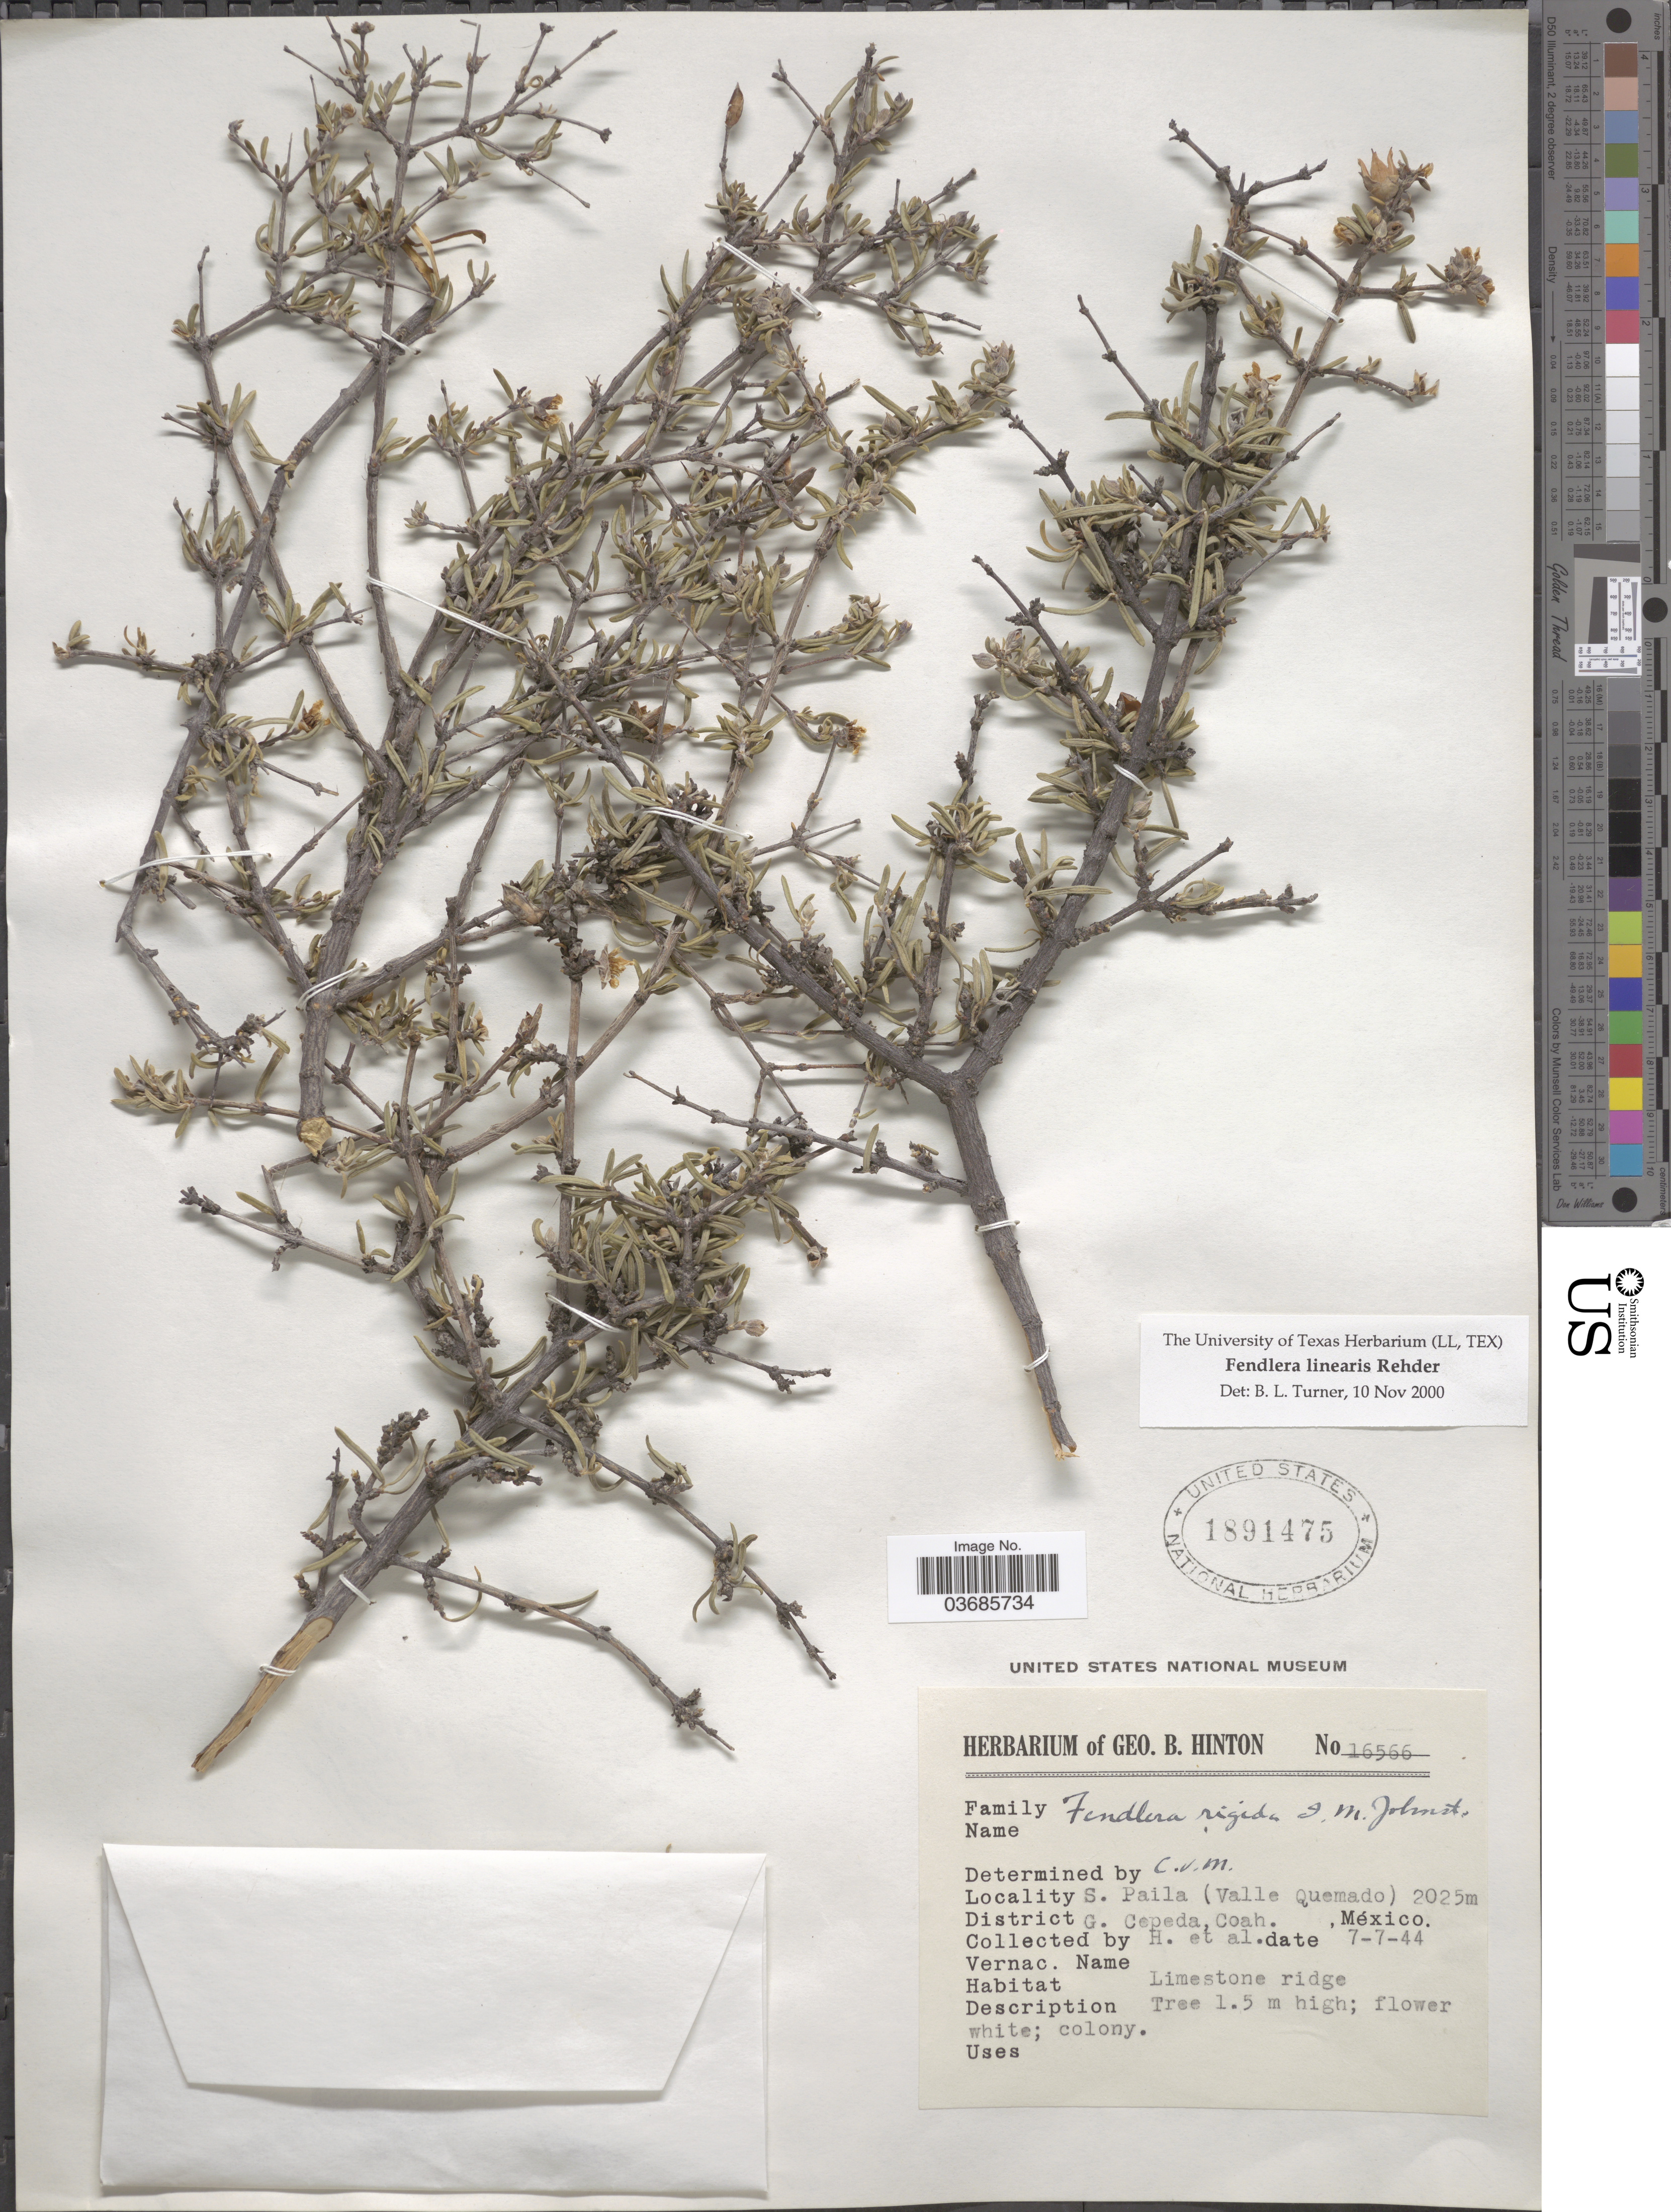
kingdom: Plantae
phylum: Tracheophyta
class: Magnoliopsida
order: Cornales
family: Hydrangeaceae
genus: Fendlera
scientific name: Fendlera linearis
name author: Rehder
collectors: G. B. Hinton & et al.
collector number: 16566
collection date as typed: Transcribed d/m/y: 7/7/44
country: Mexico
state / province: Coahuila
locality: S. Paila (Valle Quemado). District G. Cepeda.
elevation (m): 2025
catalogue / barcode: US 1891475